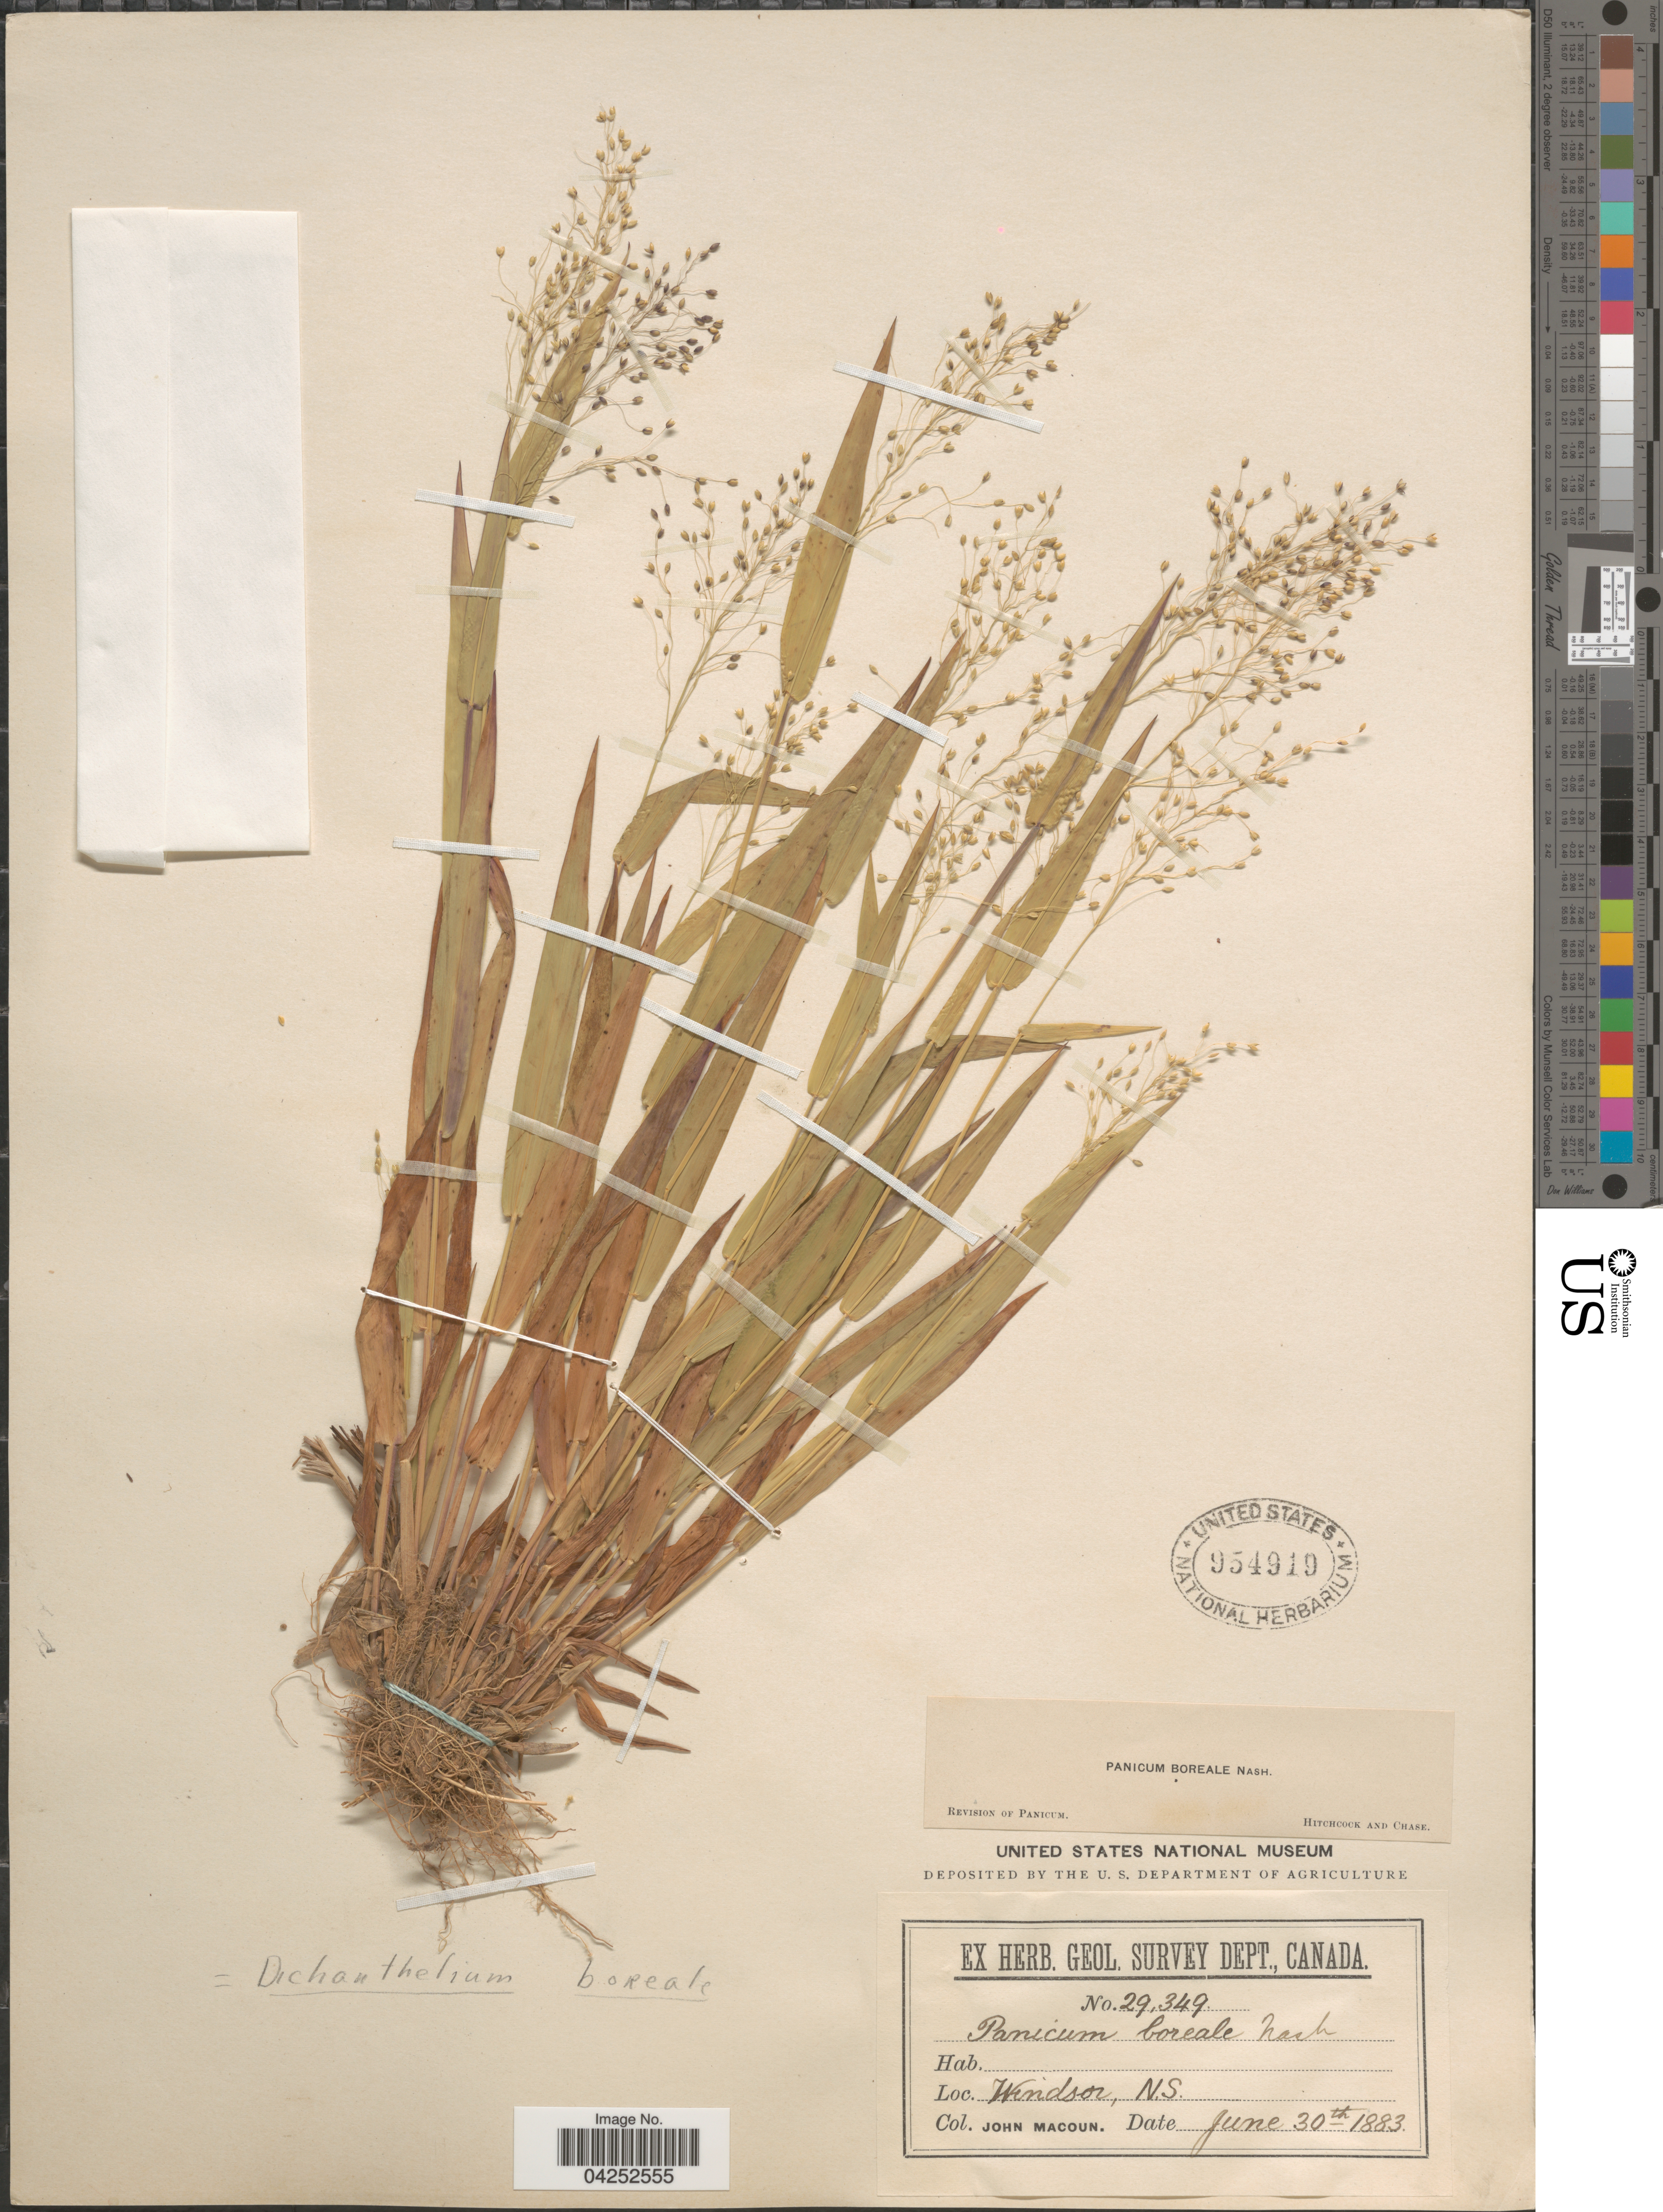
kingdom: Plantae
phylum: Tracheophyta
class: Liliopsida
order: Poales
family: Poaceae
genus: Dichanthelium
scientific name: Dichanthelium boreale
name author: (Nash) Freckmann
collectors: J. Macoun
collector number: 29349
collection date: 1883-06-30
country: Canada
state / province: Nova Scotia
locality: Geol. Survey Dept., Canada. Windsor.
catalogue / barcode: US 954919